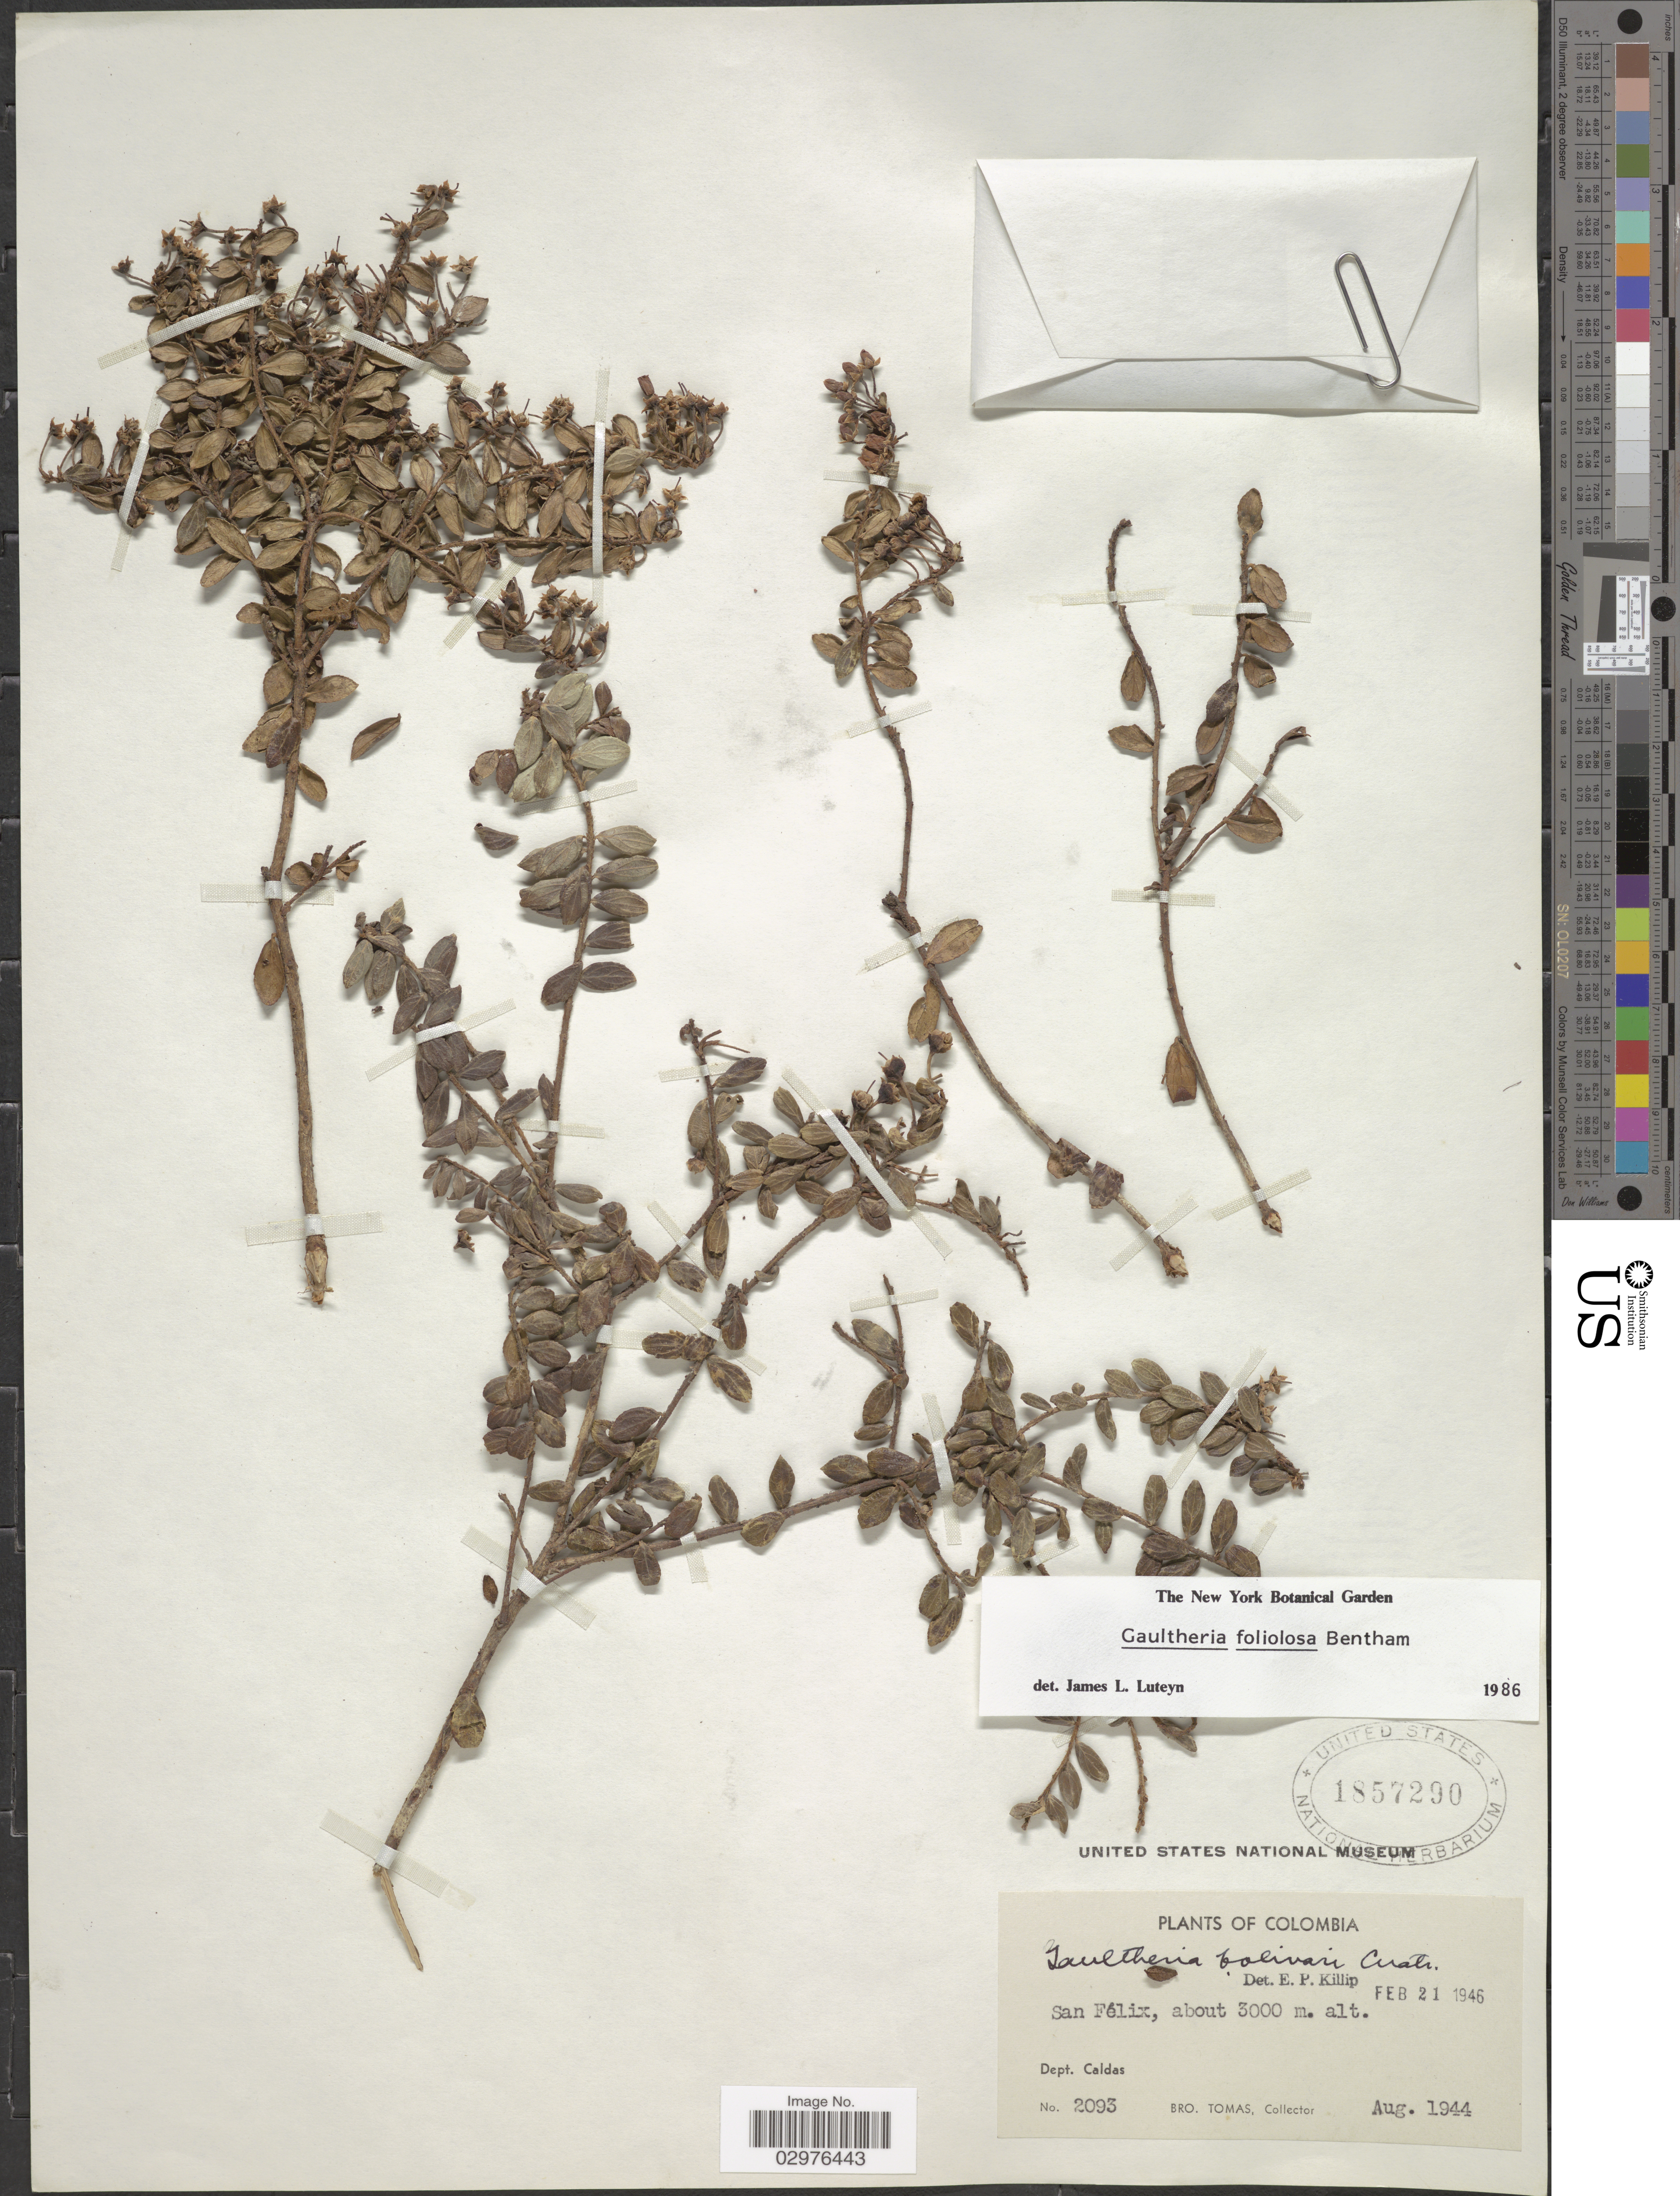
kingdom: Plantae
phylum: Tracheophyta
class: Magnoliopsida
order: Ericales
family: Ericaceae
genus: Gaultheria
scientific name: Gaultheria foliolosa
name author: Benth.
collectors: B. Tomas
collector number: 2093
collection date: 1944-08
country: Colombia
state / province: Caldas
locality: San Félix. Dept. Caldas.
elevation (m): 3000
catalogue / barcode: US 1857290